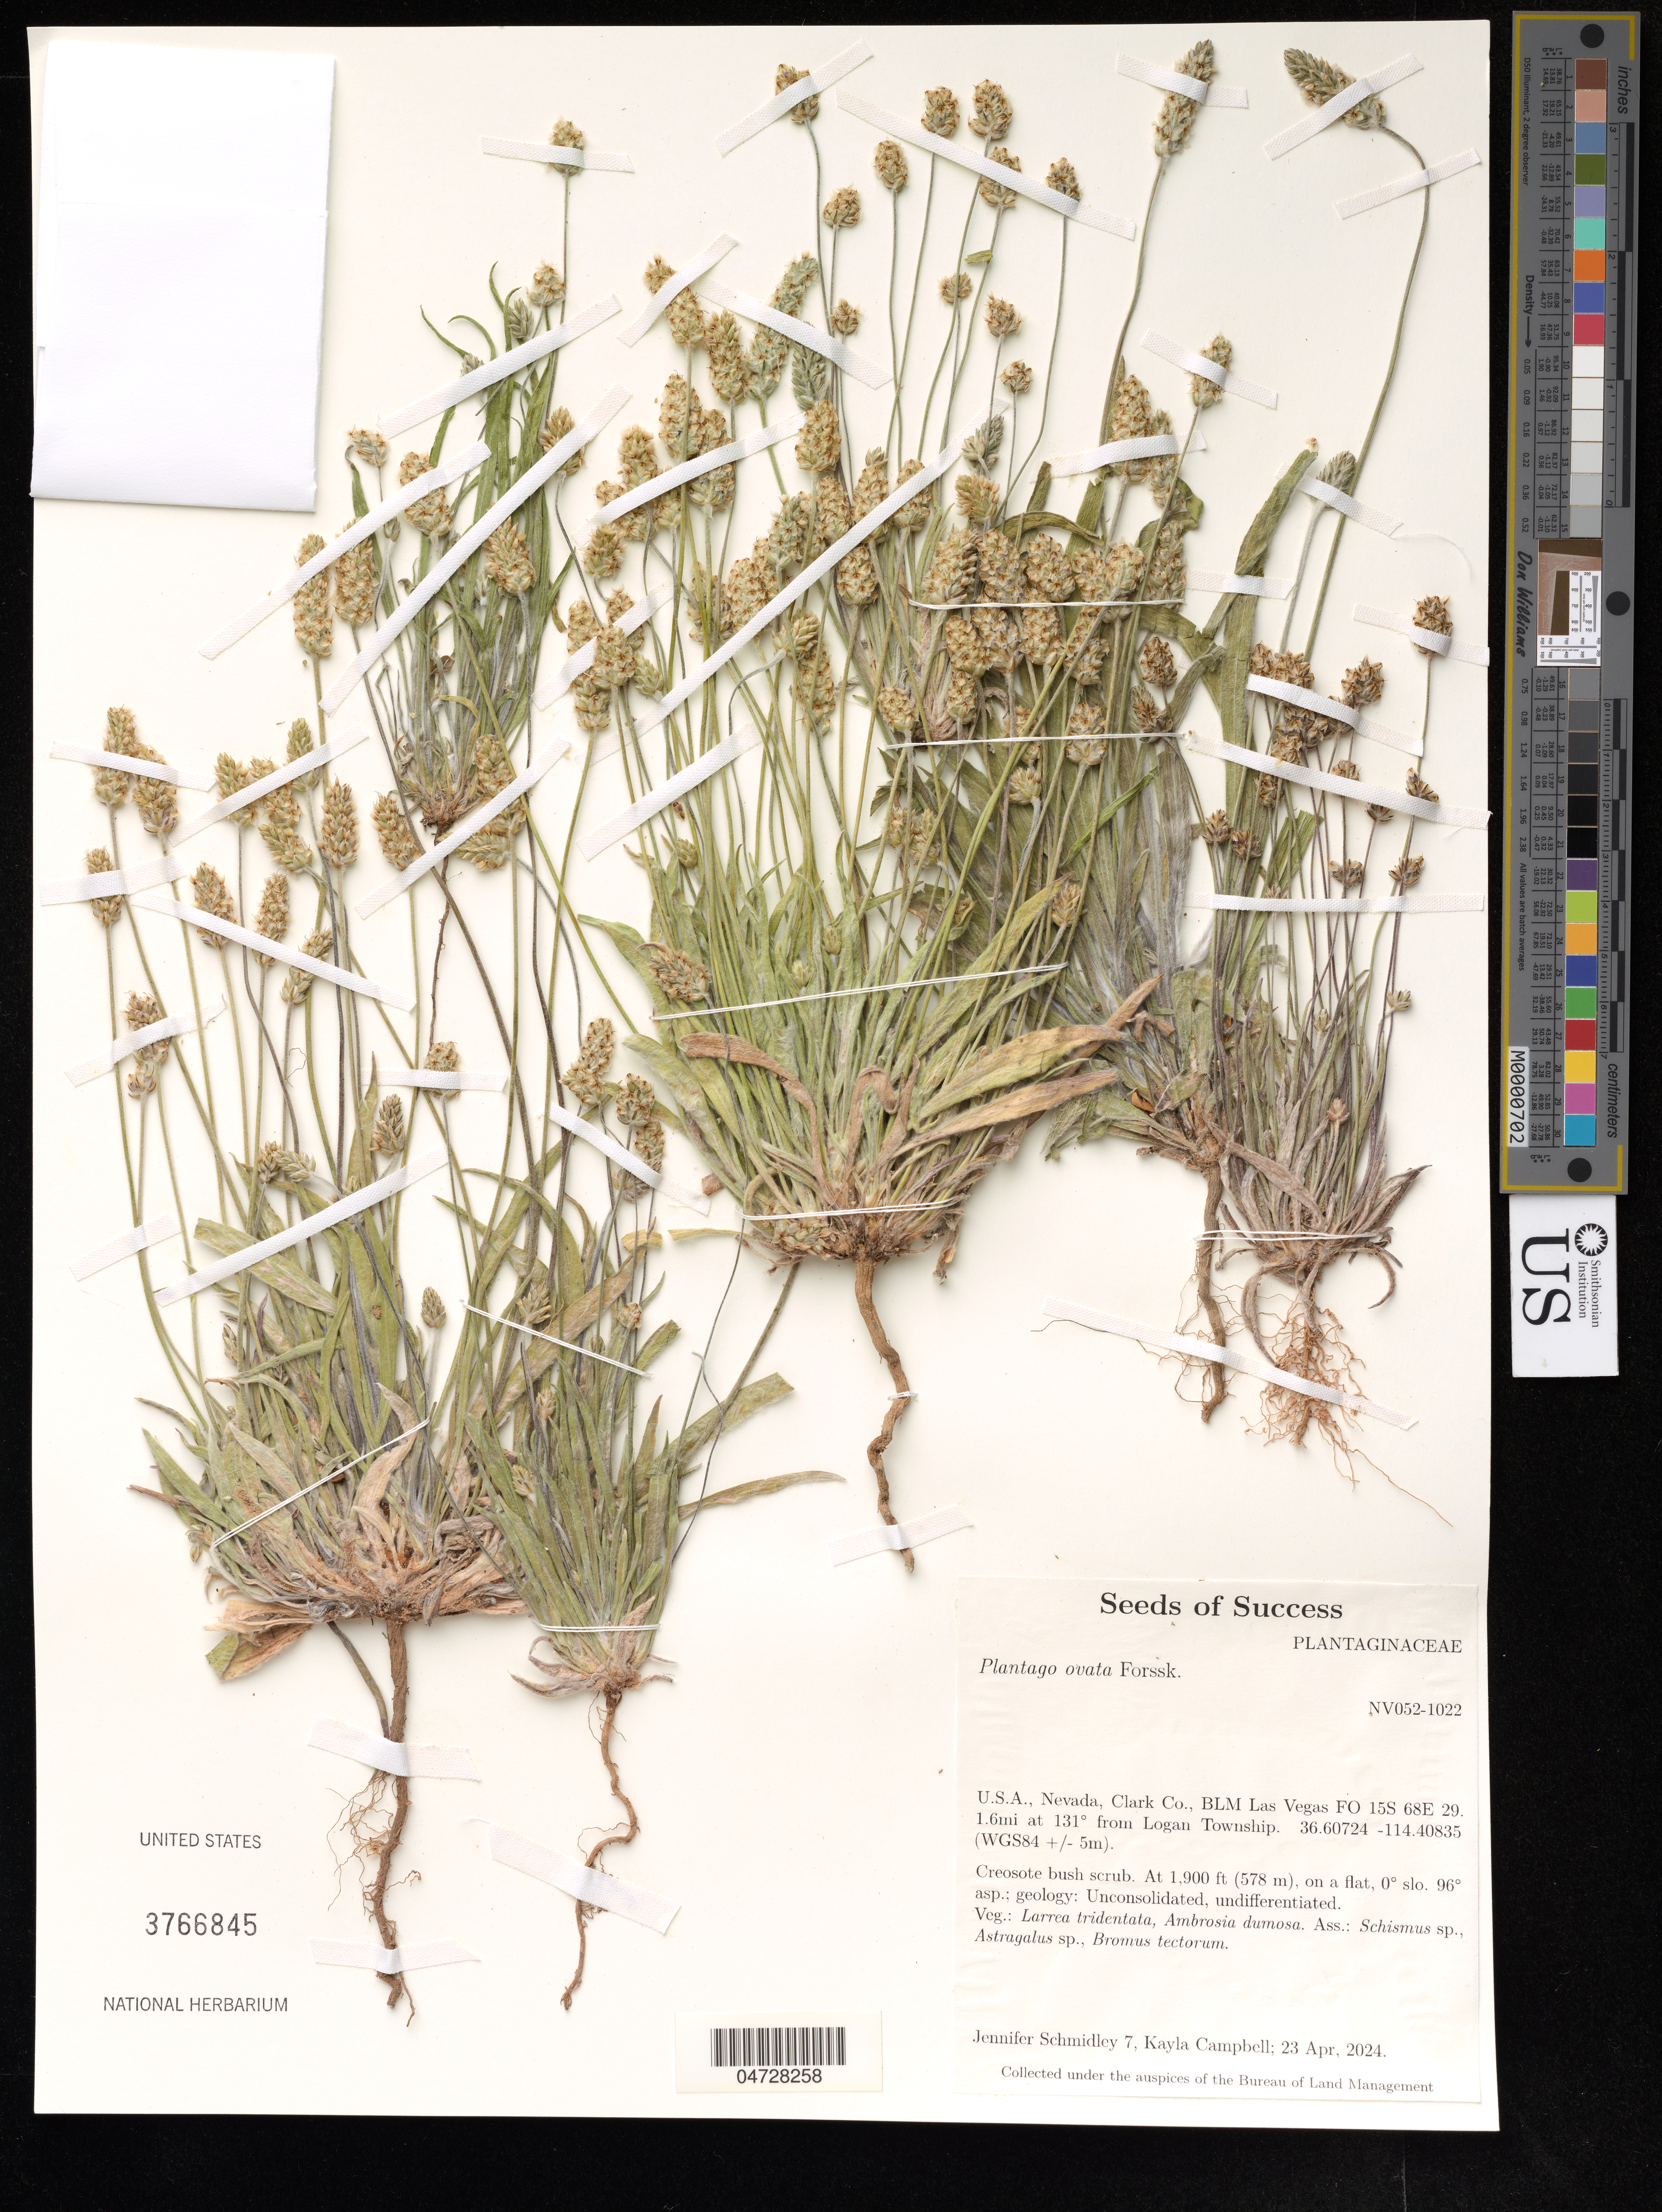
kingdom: Plantae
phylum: Tracheophyta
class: Magnoliopsida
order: Lamiales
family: Plantaginaceae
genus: Plantago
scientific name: Plantago ovata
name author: Forssk.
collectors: J. Schmidley & K. Campbell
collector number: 7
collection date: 2024-04-23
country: United States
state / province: Nevada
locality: Clark Co., BLM Las Vegas FO 15S 68E 29. 1.6mi at 131° from Logan Township.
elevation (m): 578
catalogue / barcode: US 3766845